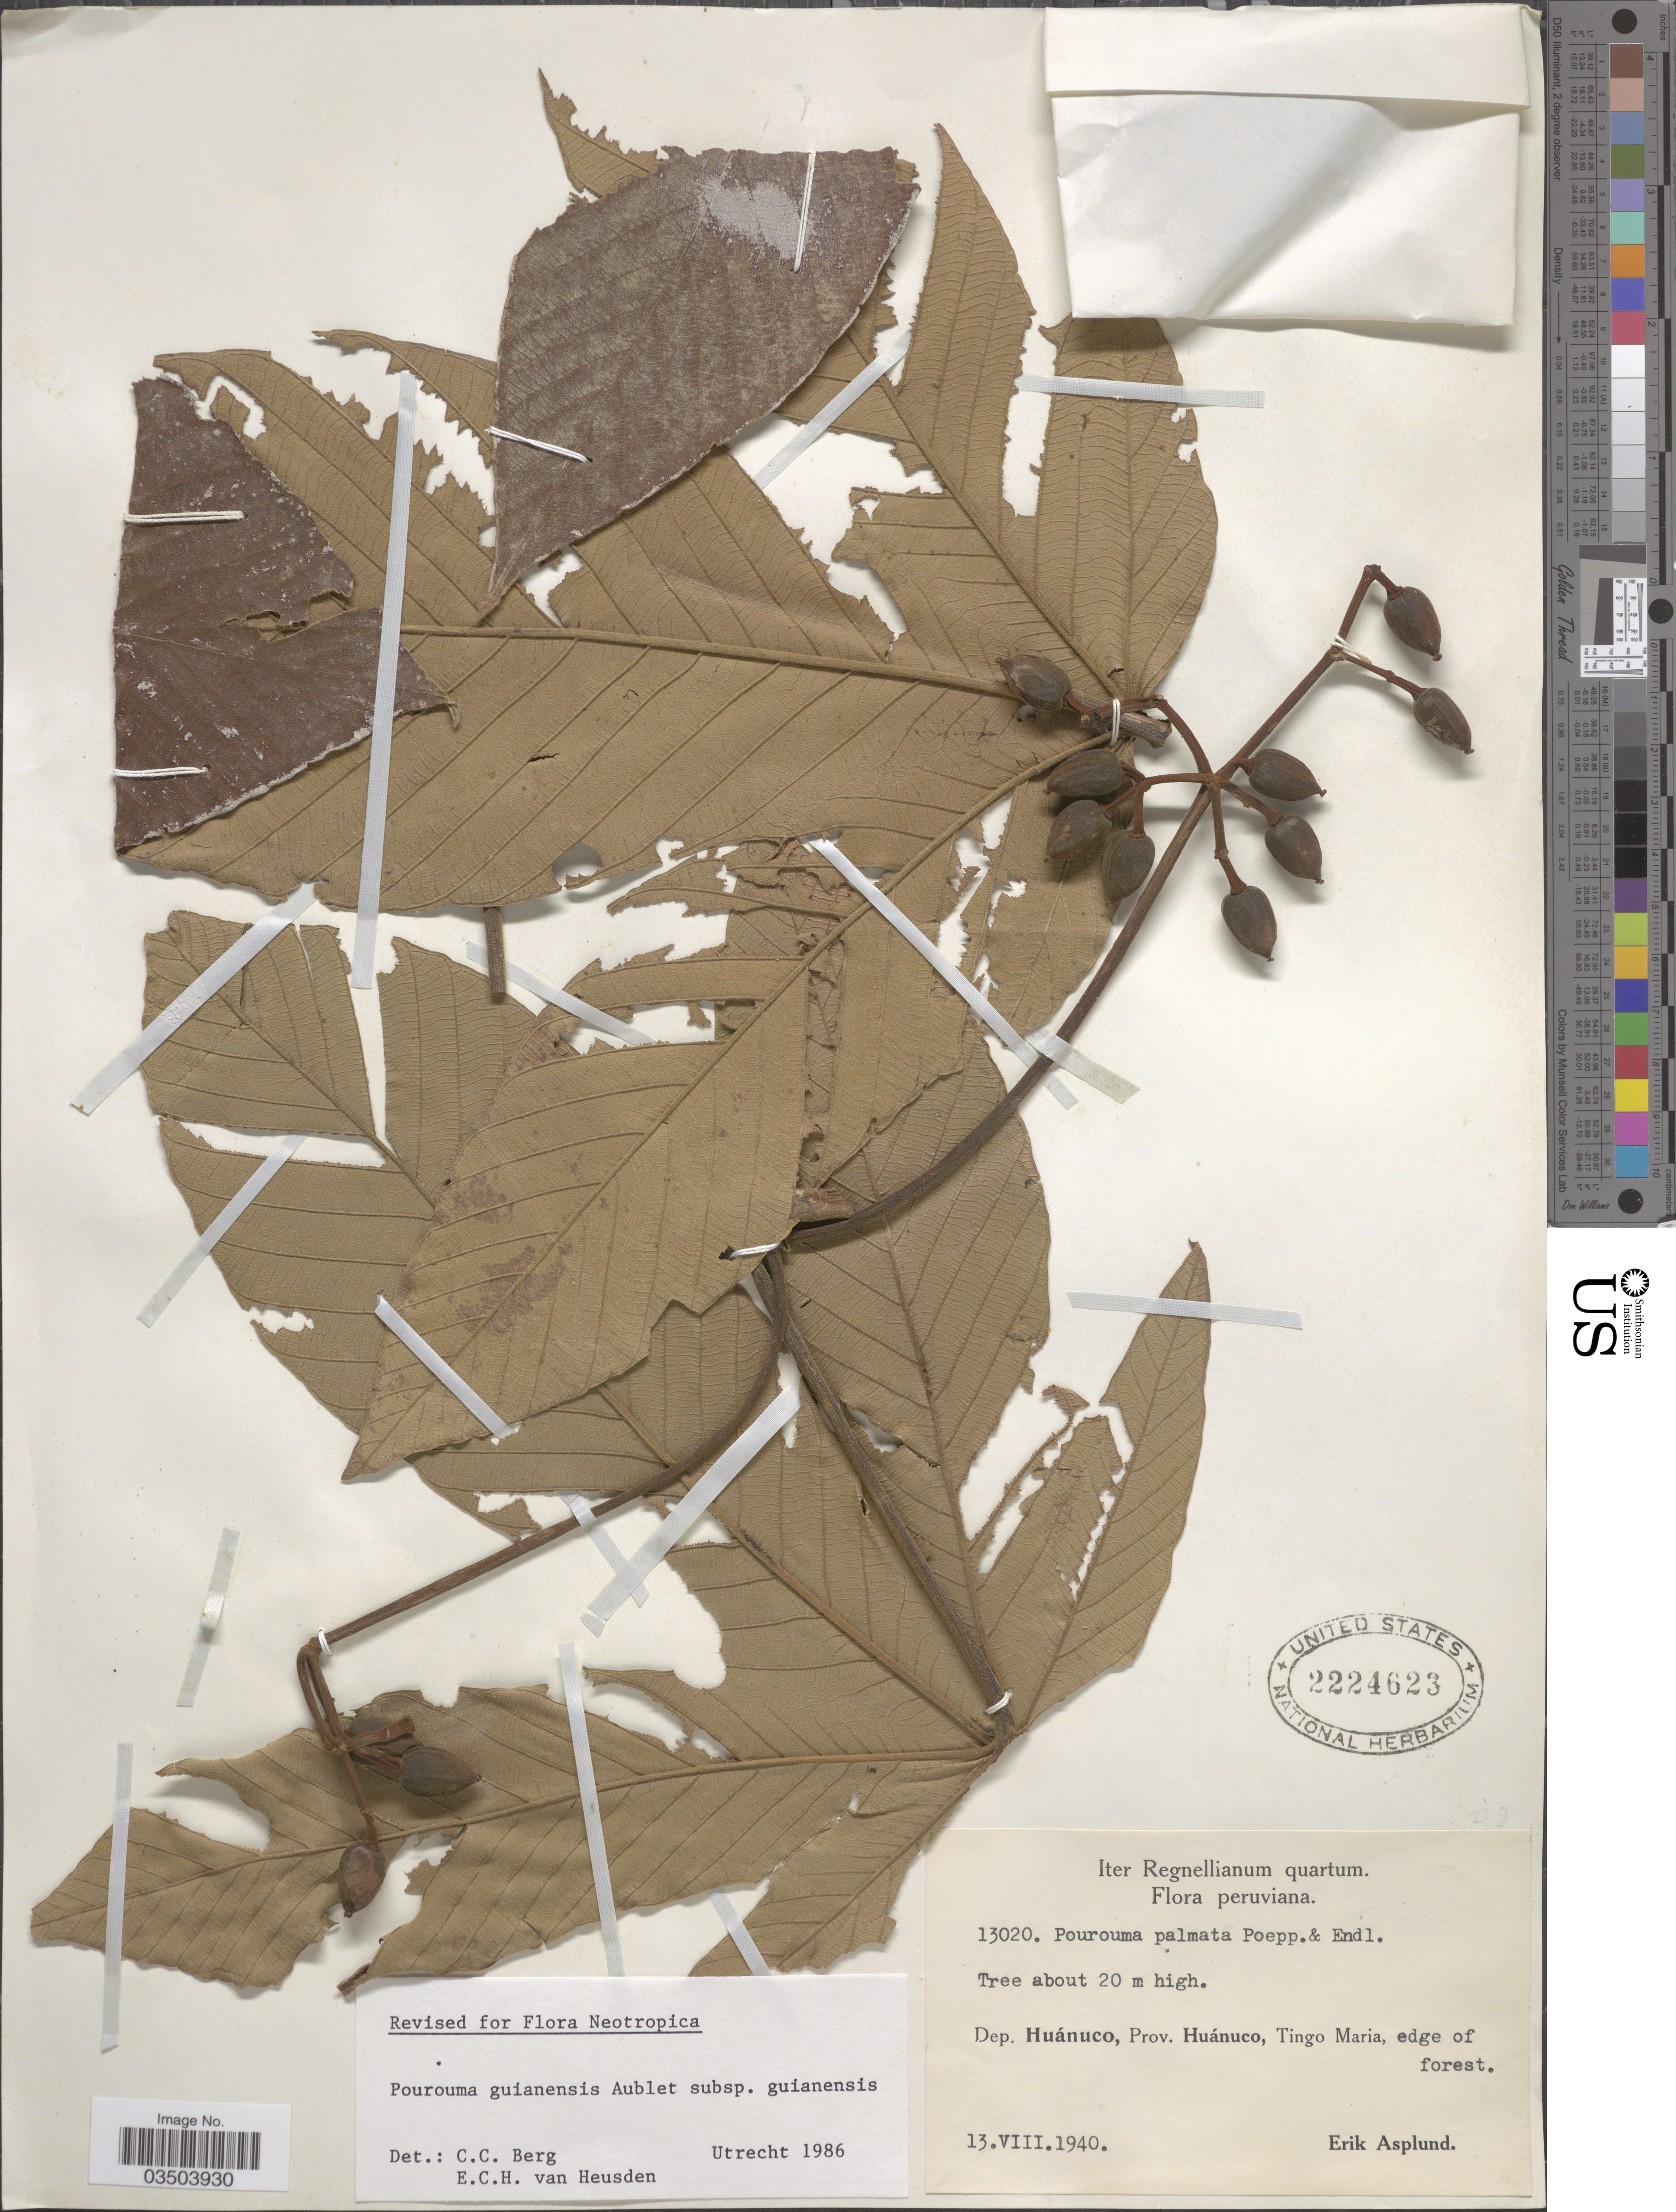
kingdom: Plantae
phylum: Tracheophyta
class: Magnoliopsida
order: Rosales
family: Urticaceae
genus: Pourouma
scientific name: Pourouma guianensis subsp. guianensis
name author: Aubl.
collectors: E. Asplund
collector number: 13020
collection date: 1940-08-13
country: Peru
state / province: Huánuco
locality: Dep. Huánuco, Prov. Huánuco, Tingo Maria, edge of forest.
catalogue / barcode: US 2224623